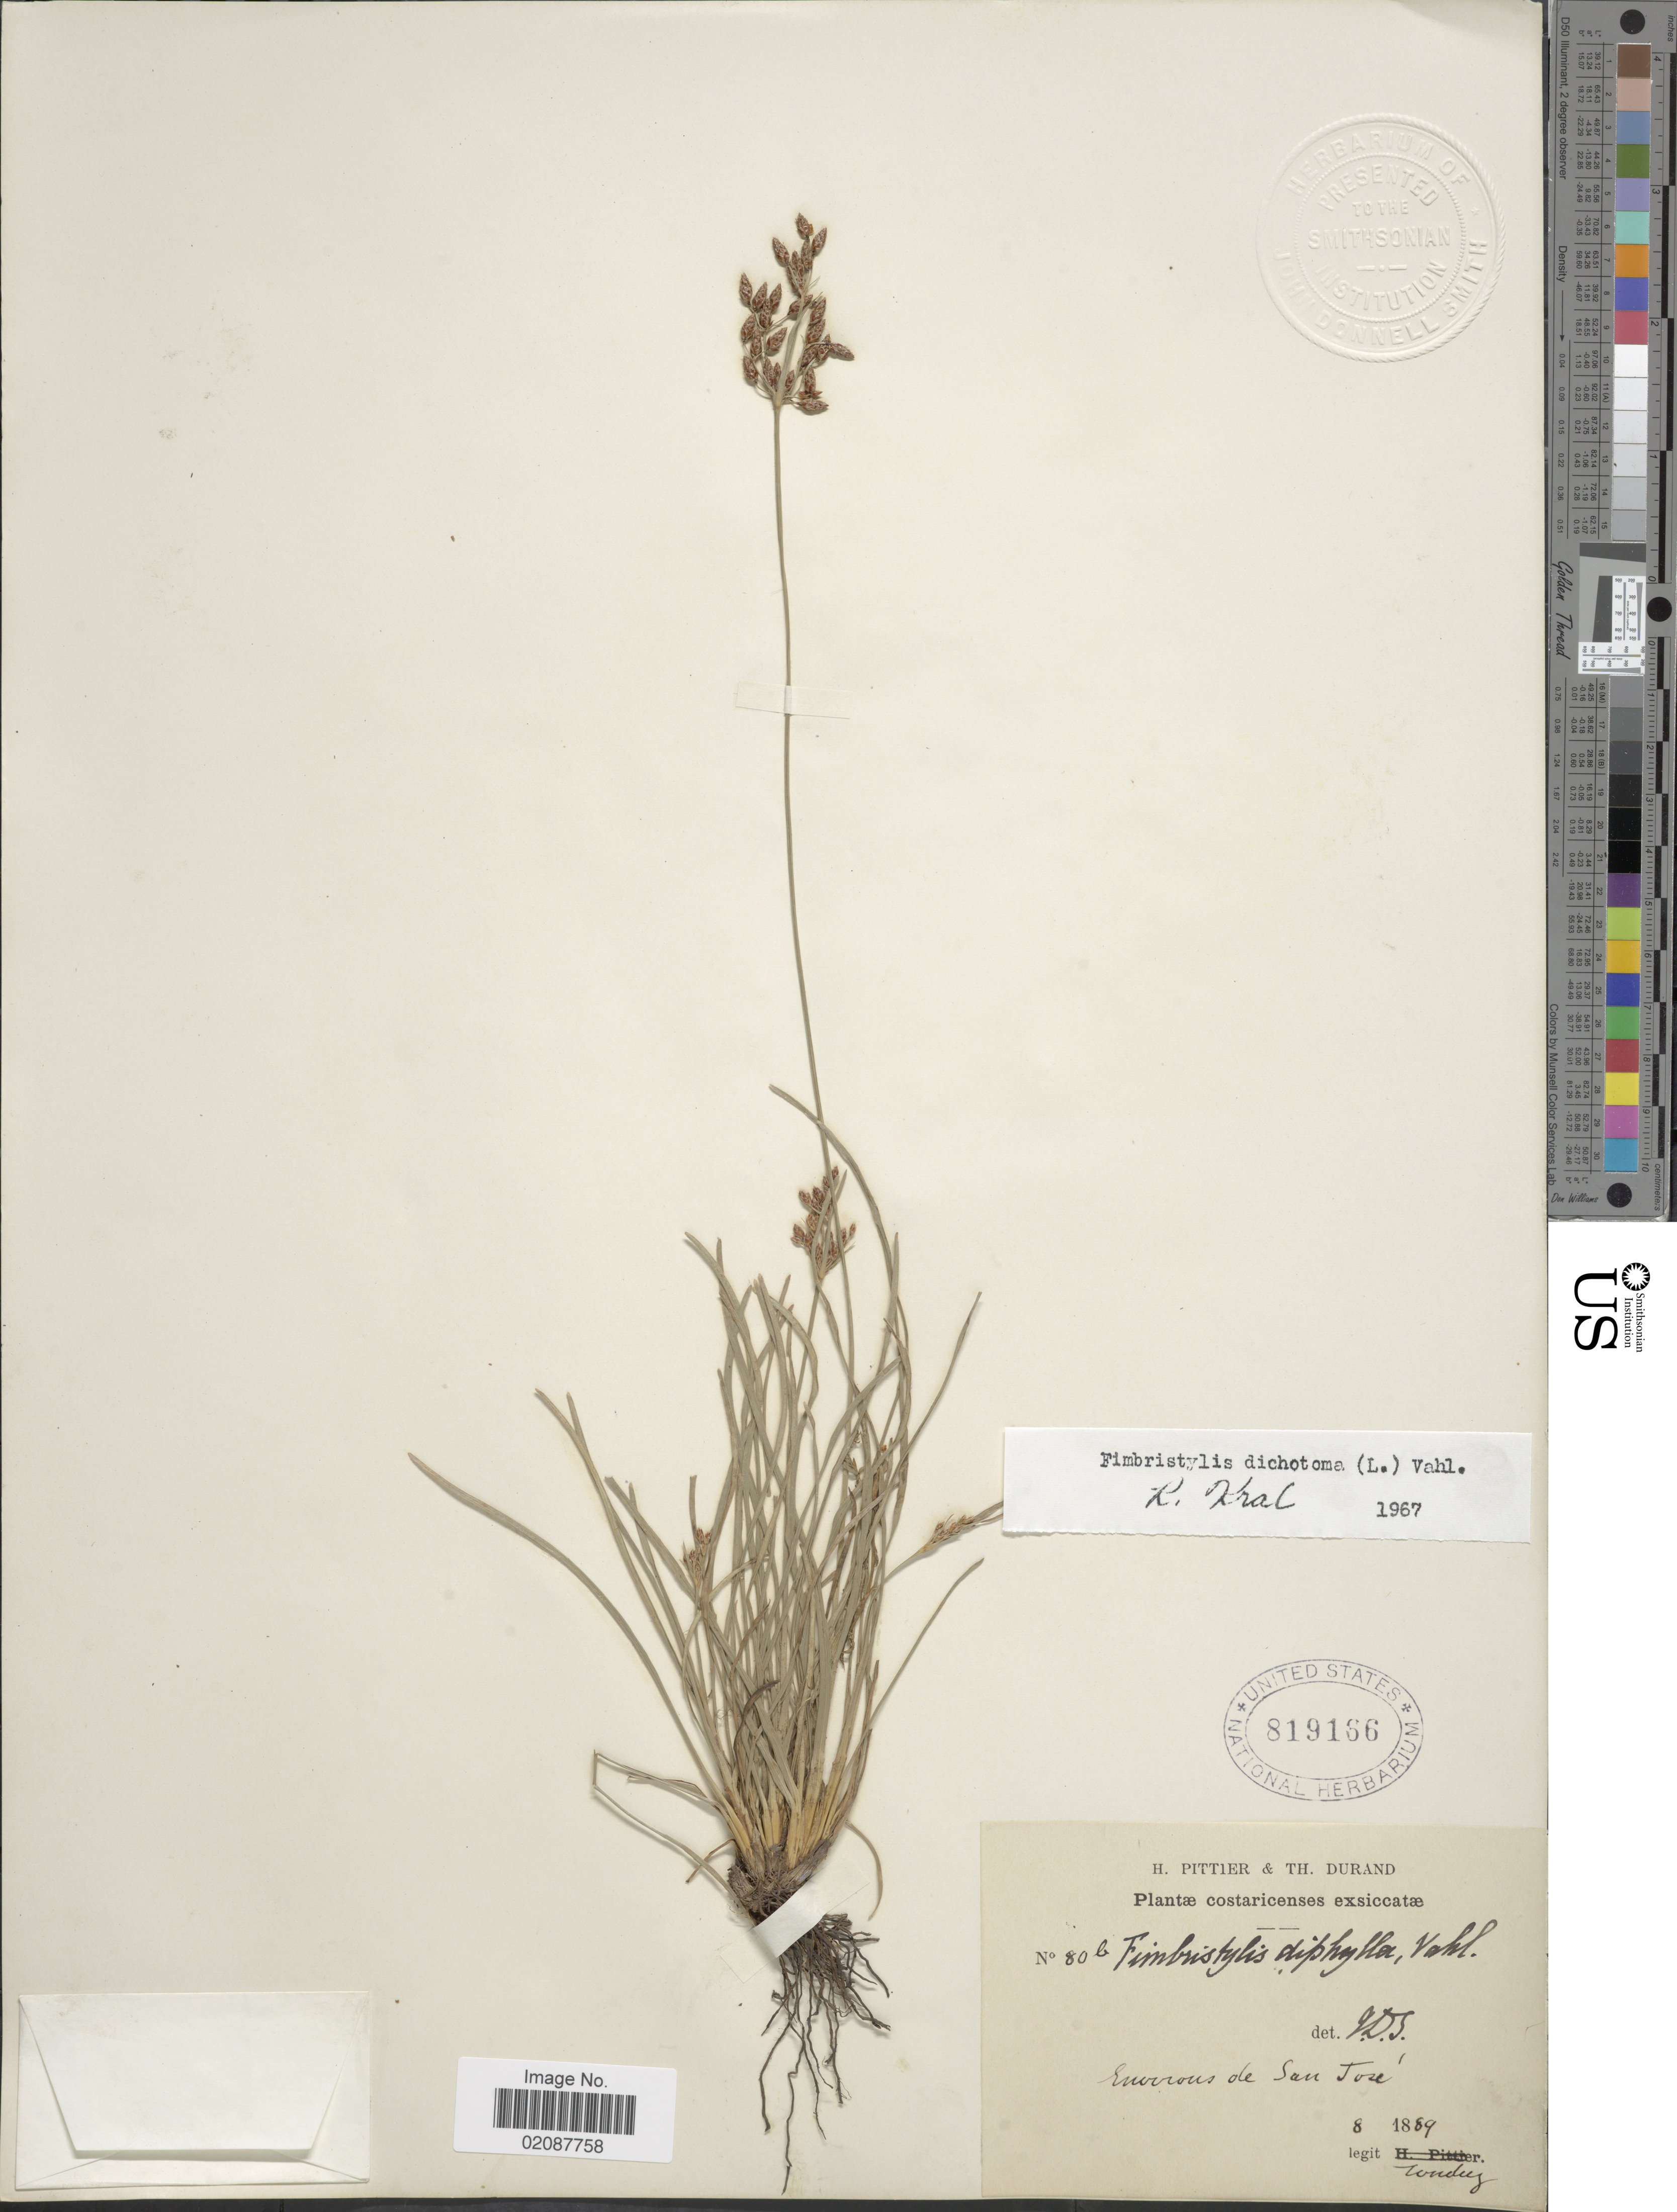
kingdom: Plantae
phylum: Tracheophyta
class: Liliopsida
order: Poales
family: Cyperaceae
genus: Fimbristylis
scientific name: Fimbristylis dichotoma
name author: (L.) Vahl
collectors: A. Tonduz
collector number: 80b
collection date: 1889-08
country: Costa Rica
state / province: San José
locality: Environs de San Jose.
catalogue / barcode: US 819166